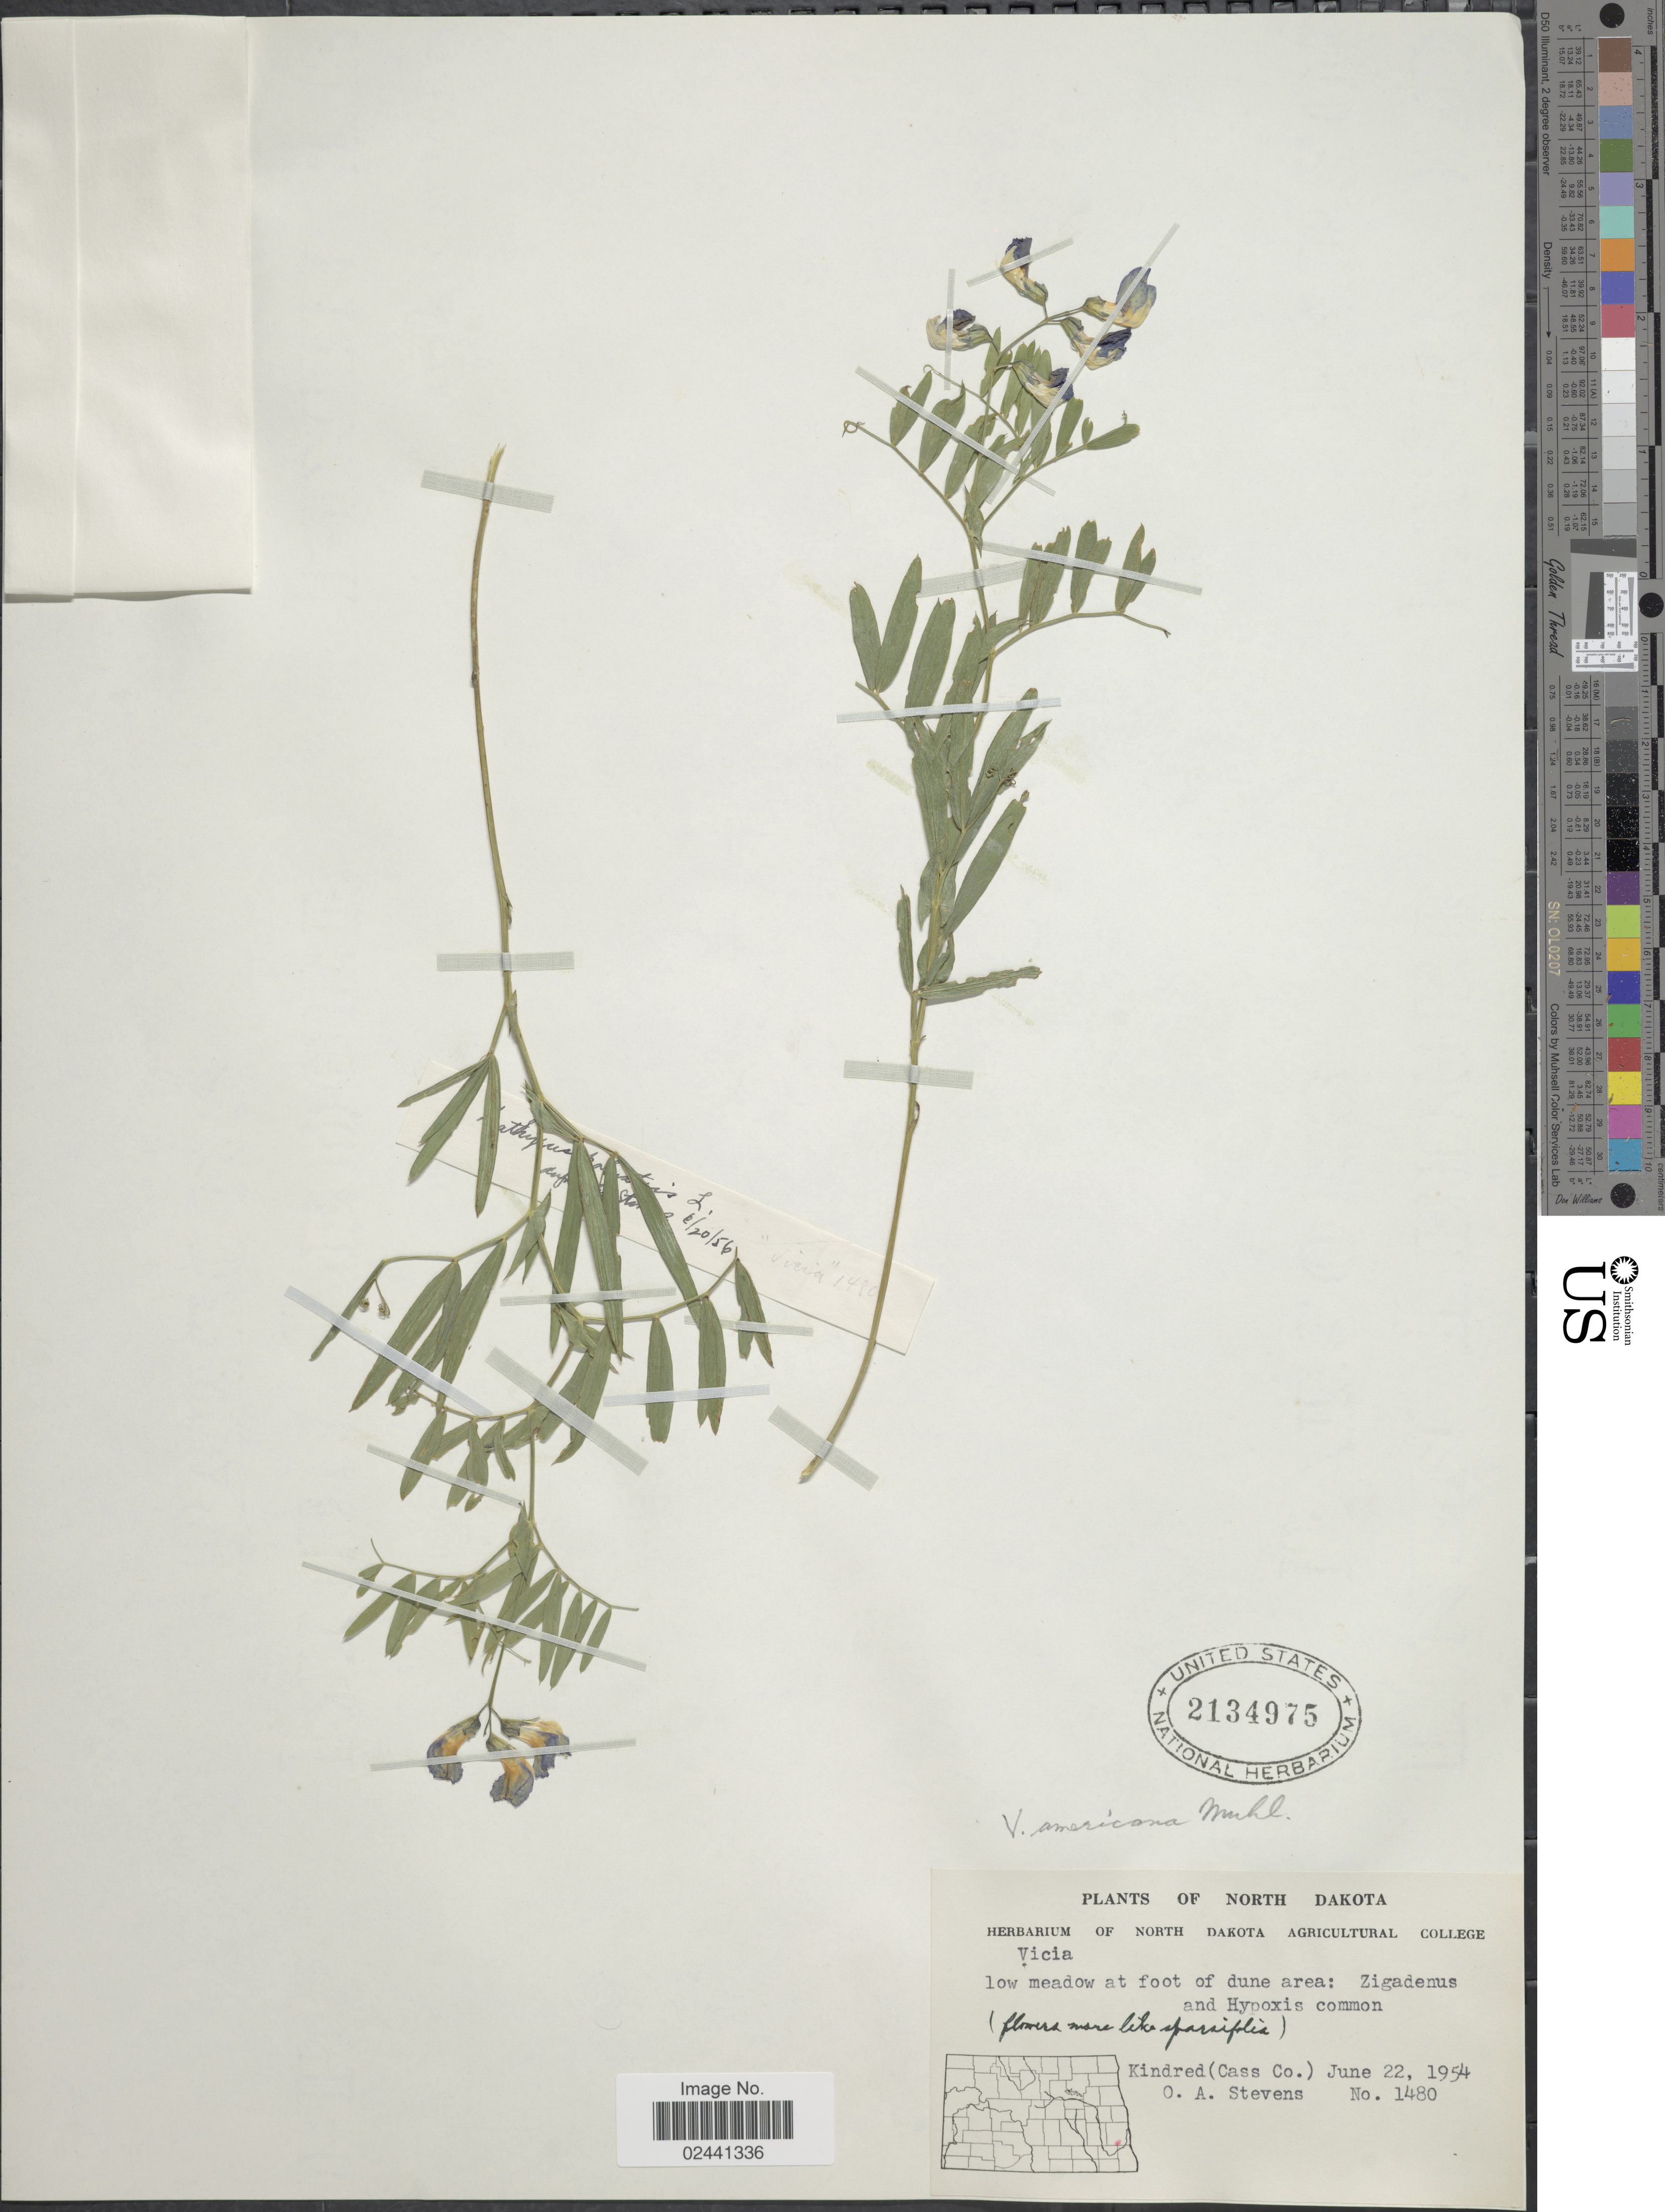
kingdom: Plantae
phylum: Tracheophyta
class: Magnoliopsida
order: Fabales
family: Fabaceae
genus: Lathyrus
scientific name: Lathyrus palustris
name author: L.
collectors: O. A. Stevens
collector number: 1480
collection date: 1954-06-22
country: United States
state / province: North Dakota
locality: Kindred (Cass Co.)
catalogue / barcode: US 2134975